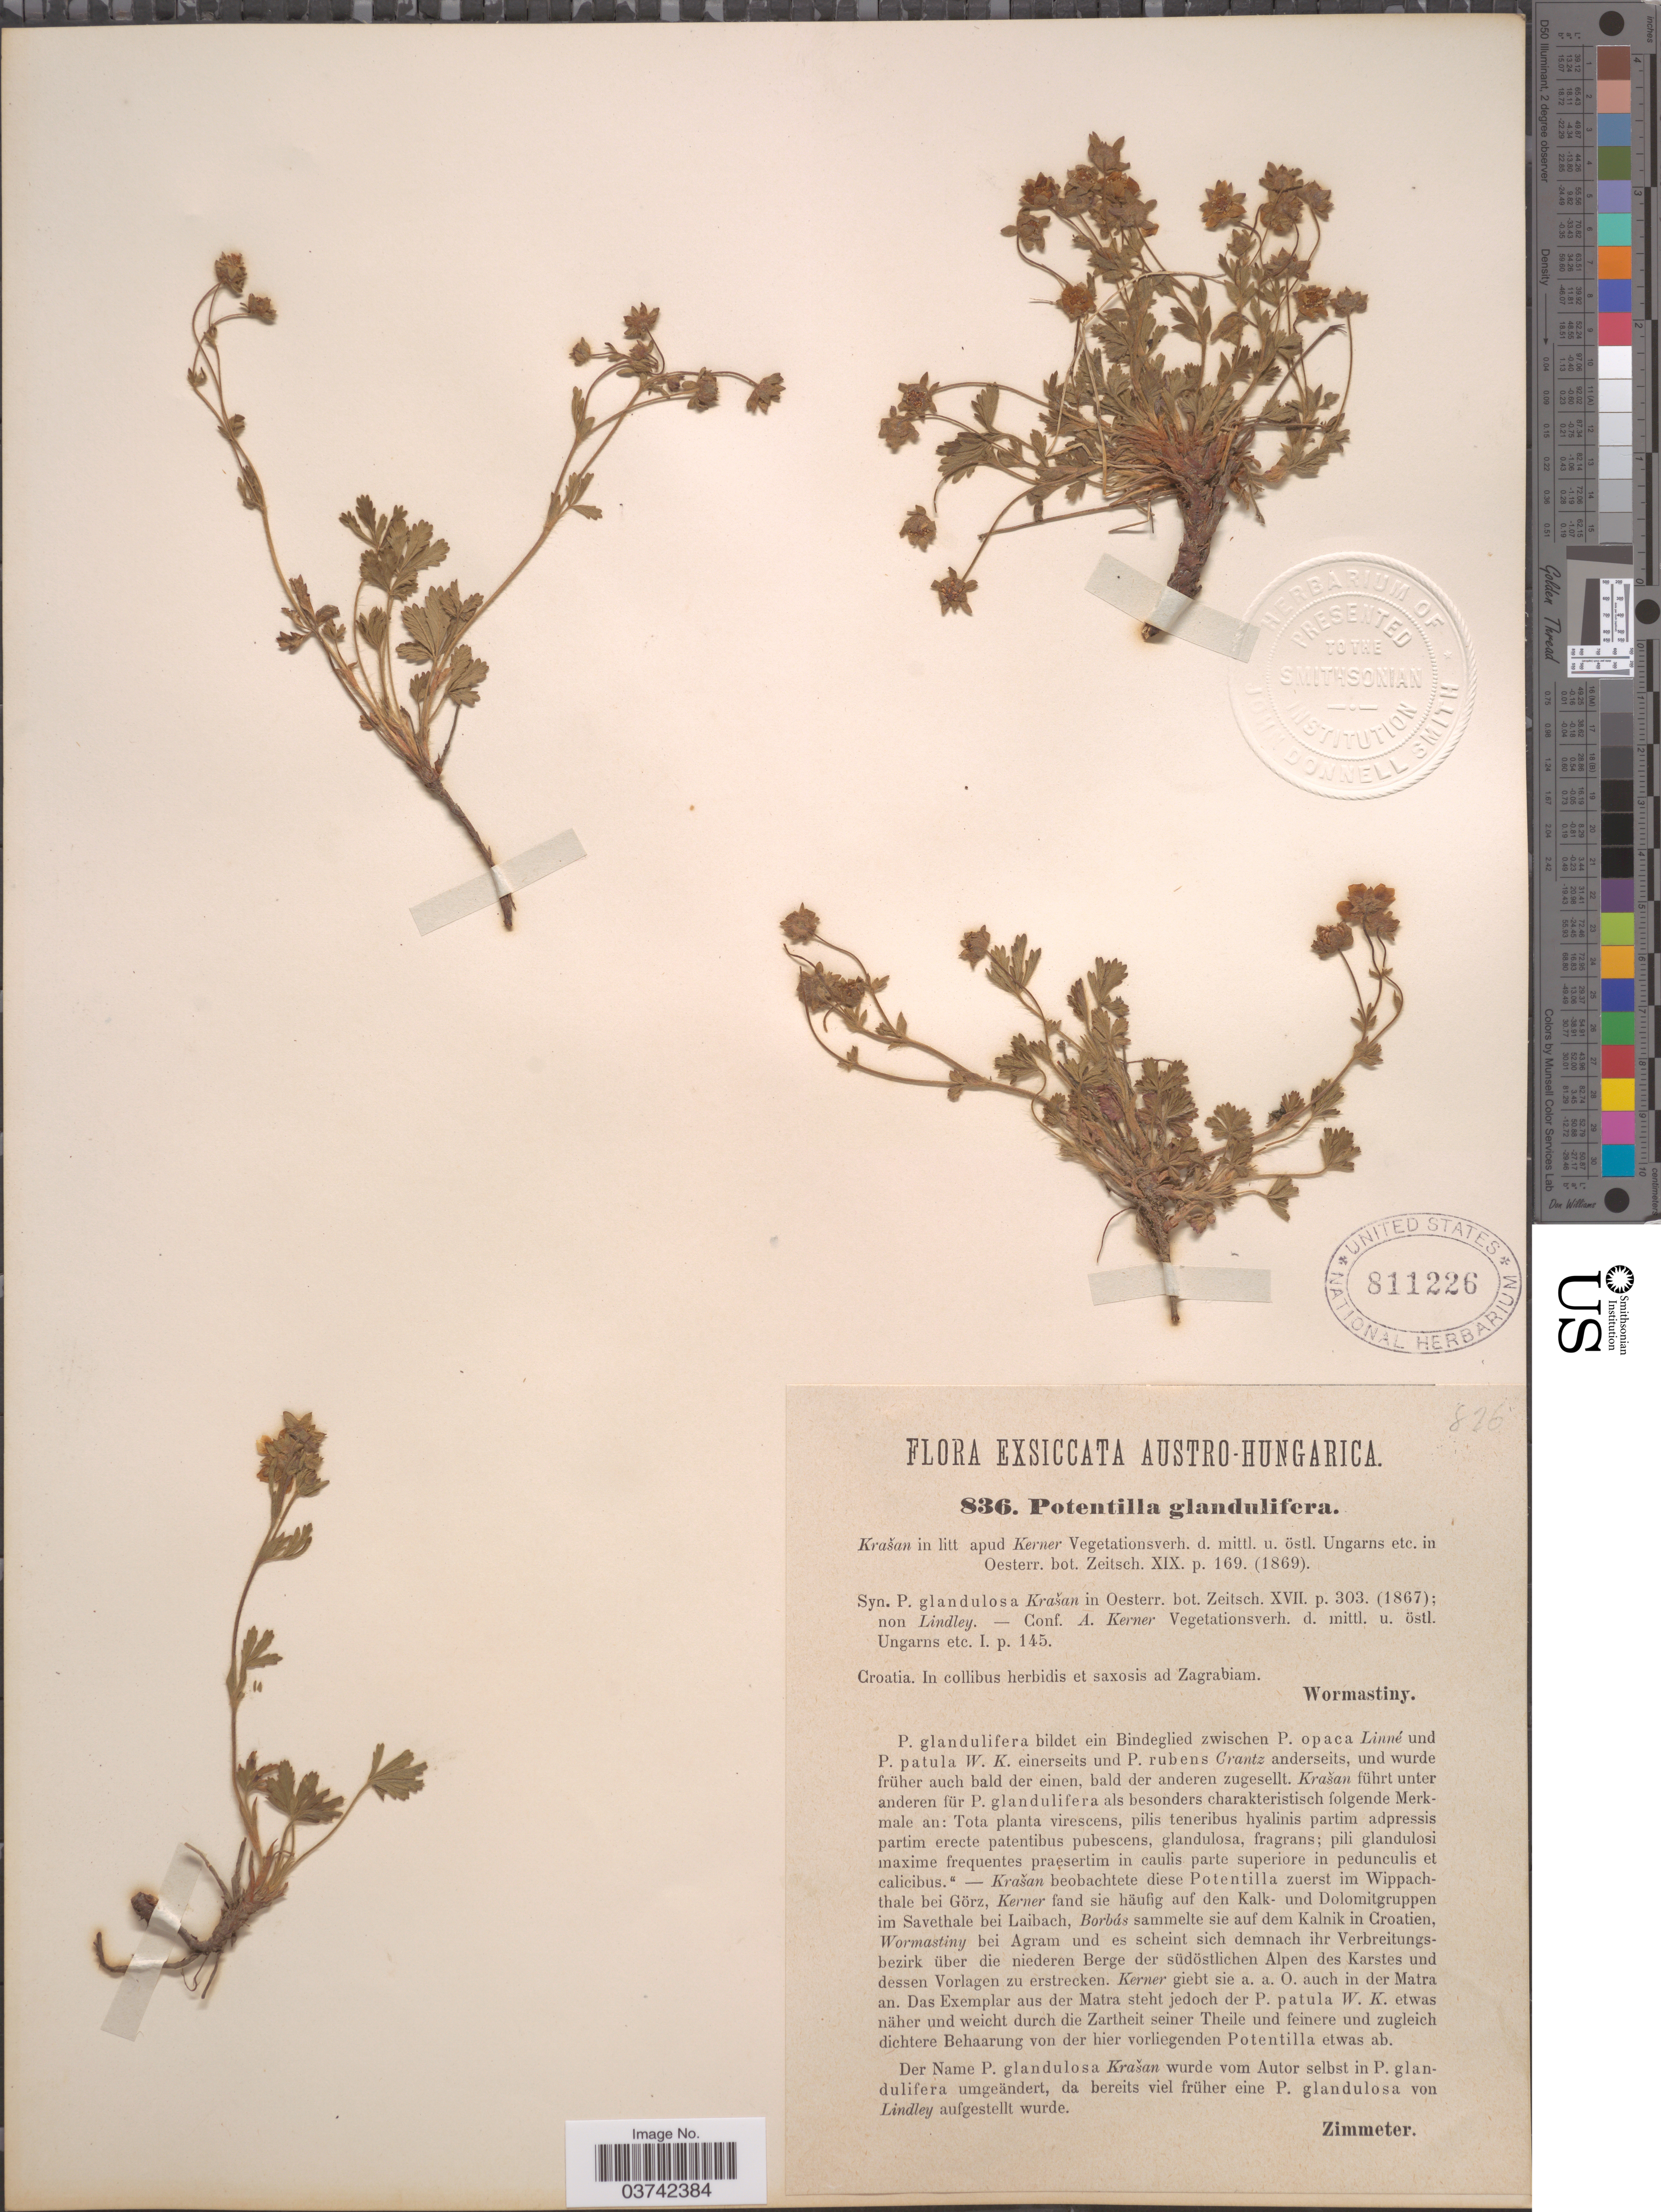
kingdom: Plantae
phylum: Tracheophyta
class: Magnoliopsida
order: Rosales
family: Rosaceae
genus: Potentilla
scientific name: Potentilla glandulifera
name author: Krasan ex A. Kern.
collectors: Wormastiny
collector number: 836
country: Croatia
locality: Austro-Hungarica. In collibus herbidis et saxosis ad Zagrabiam.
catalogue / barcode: US 811226